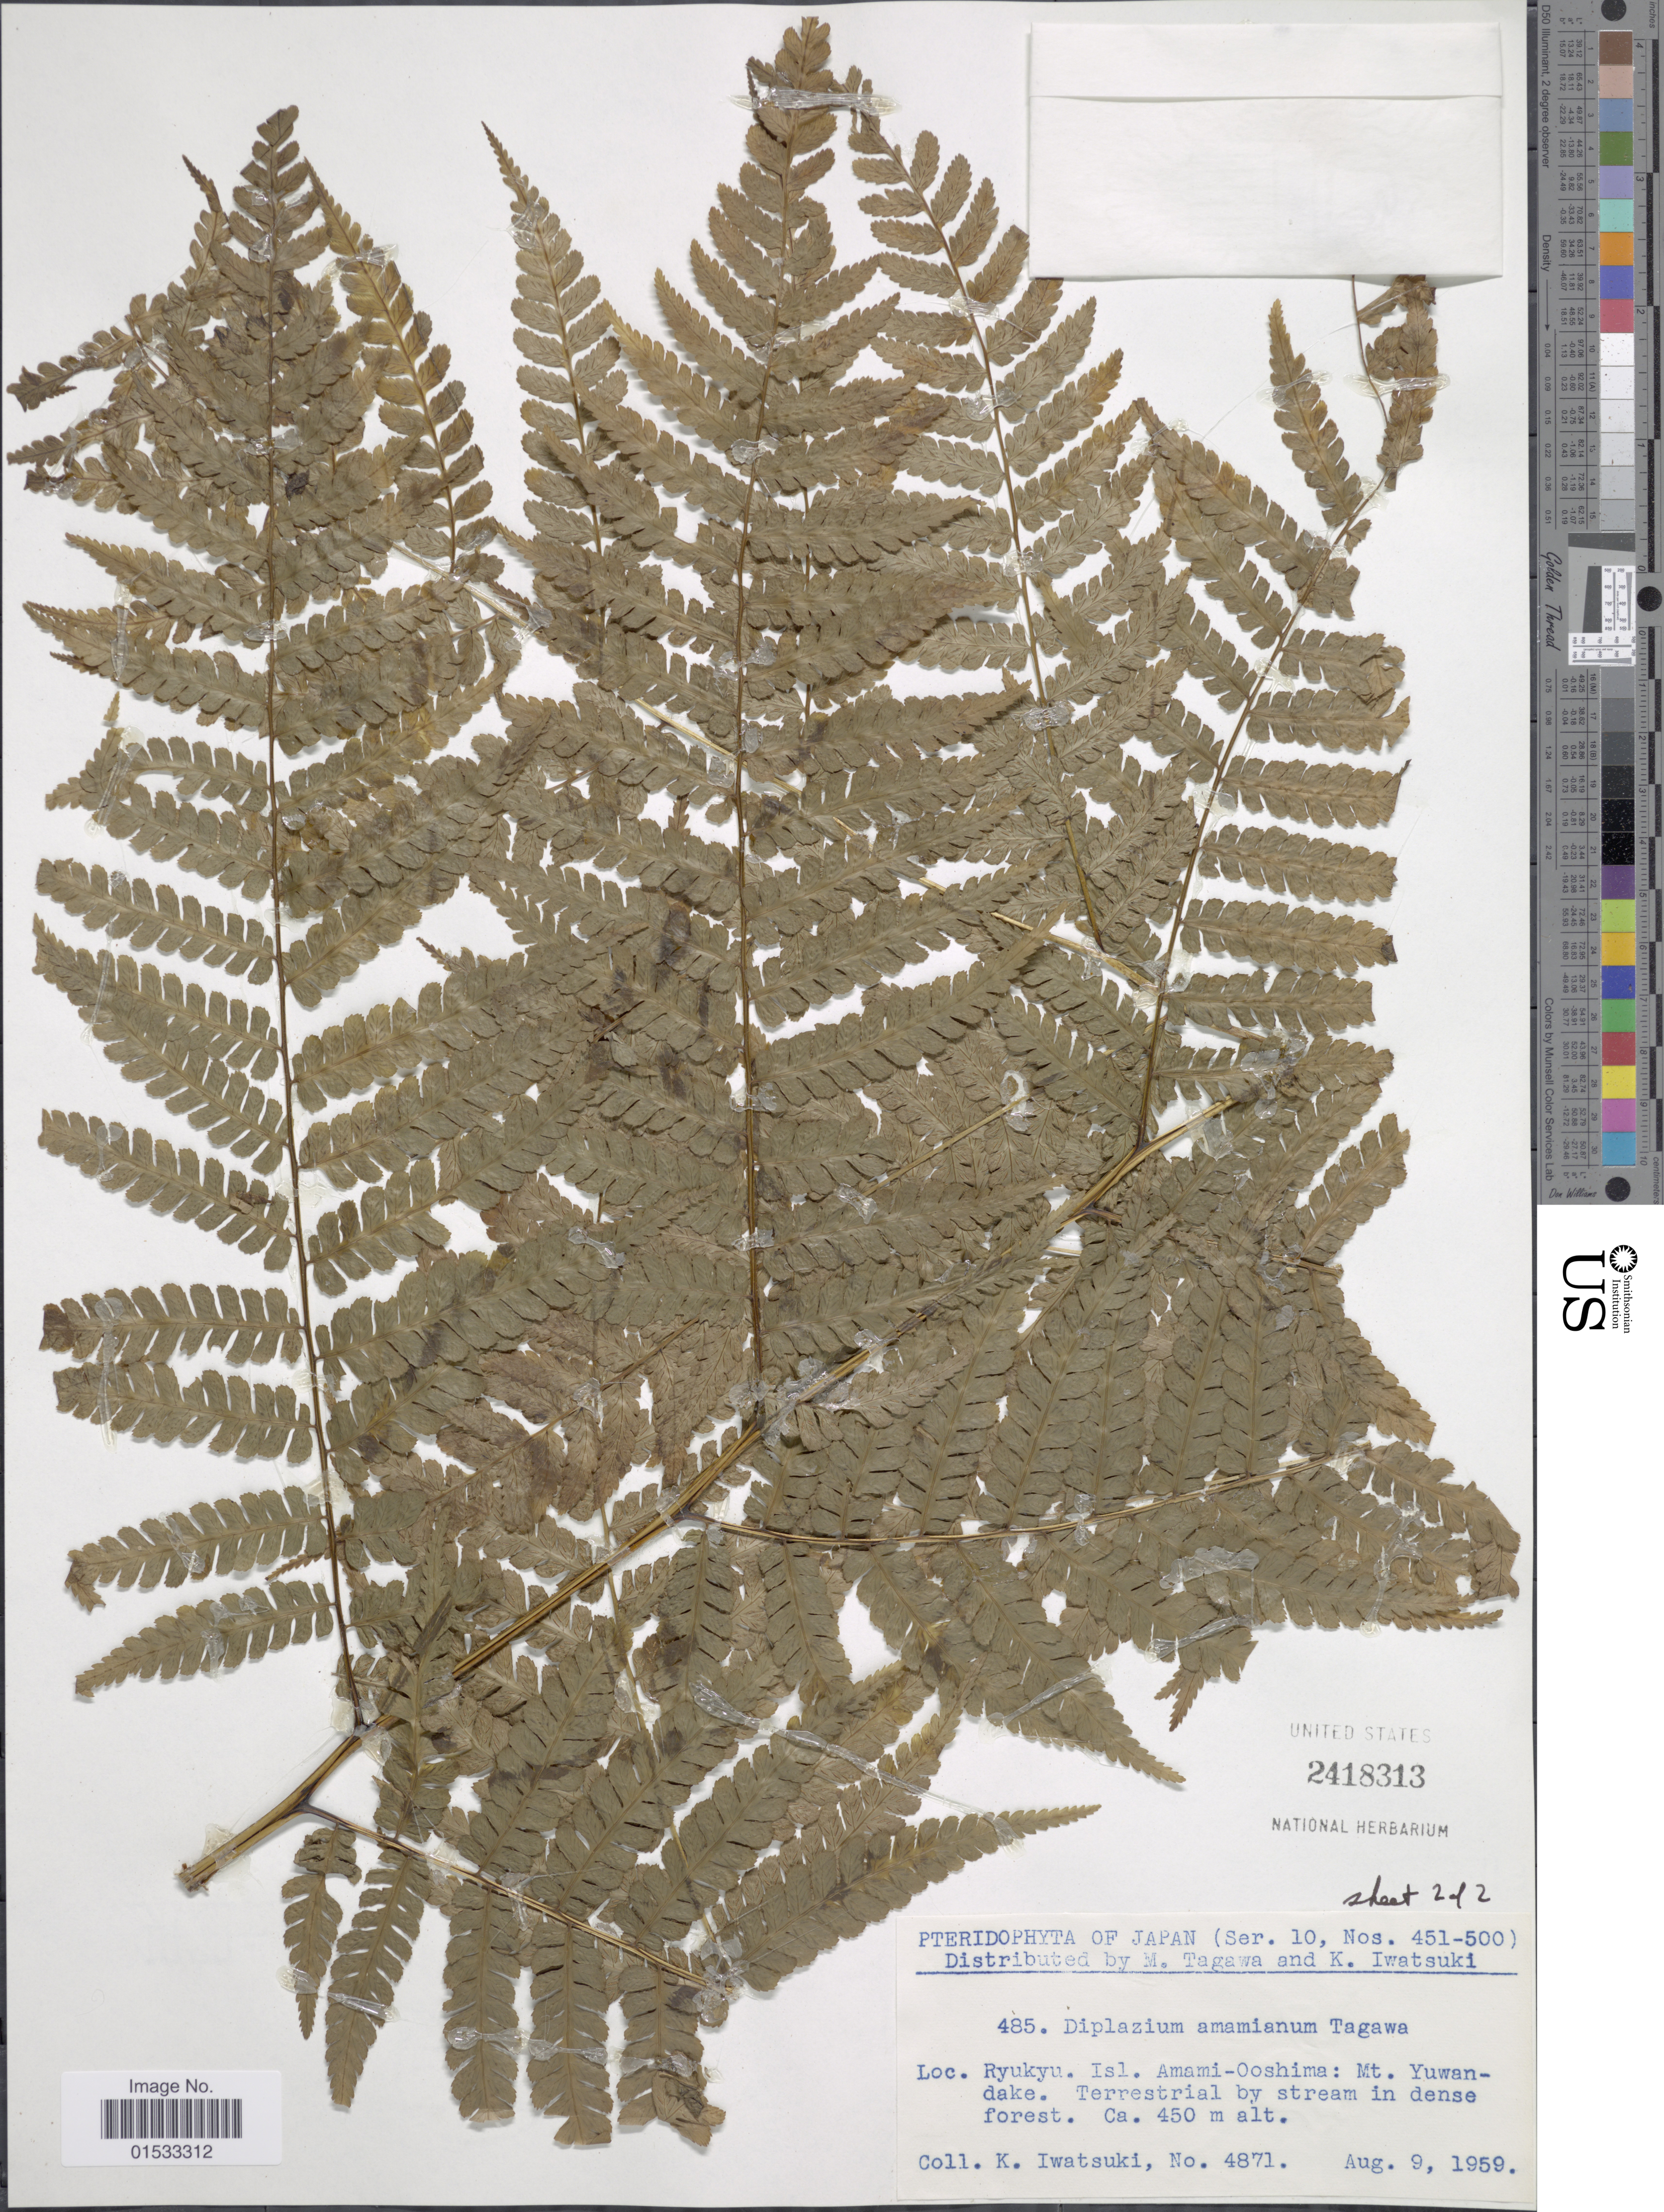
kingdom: Plantae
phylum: Tracheophyta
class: Polypodiopsida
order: Polypodiales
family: Athyriaceae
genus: Diplazium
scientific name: Diplazium amamianum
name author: Tagawa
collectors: K. Iwatsuki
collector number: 4871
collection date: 1959-08-09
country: Japan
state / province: Okinawa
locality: Ryuku, Isl. Amami- Ooshima: Mt. Yuwan-dake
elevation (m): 450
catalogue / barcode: US 2418313